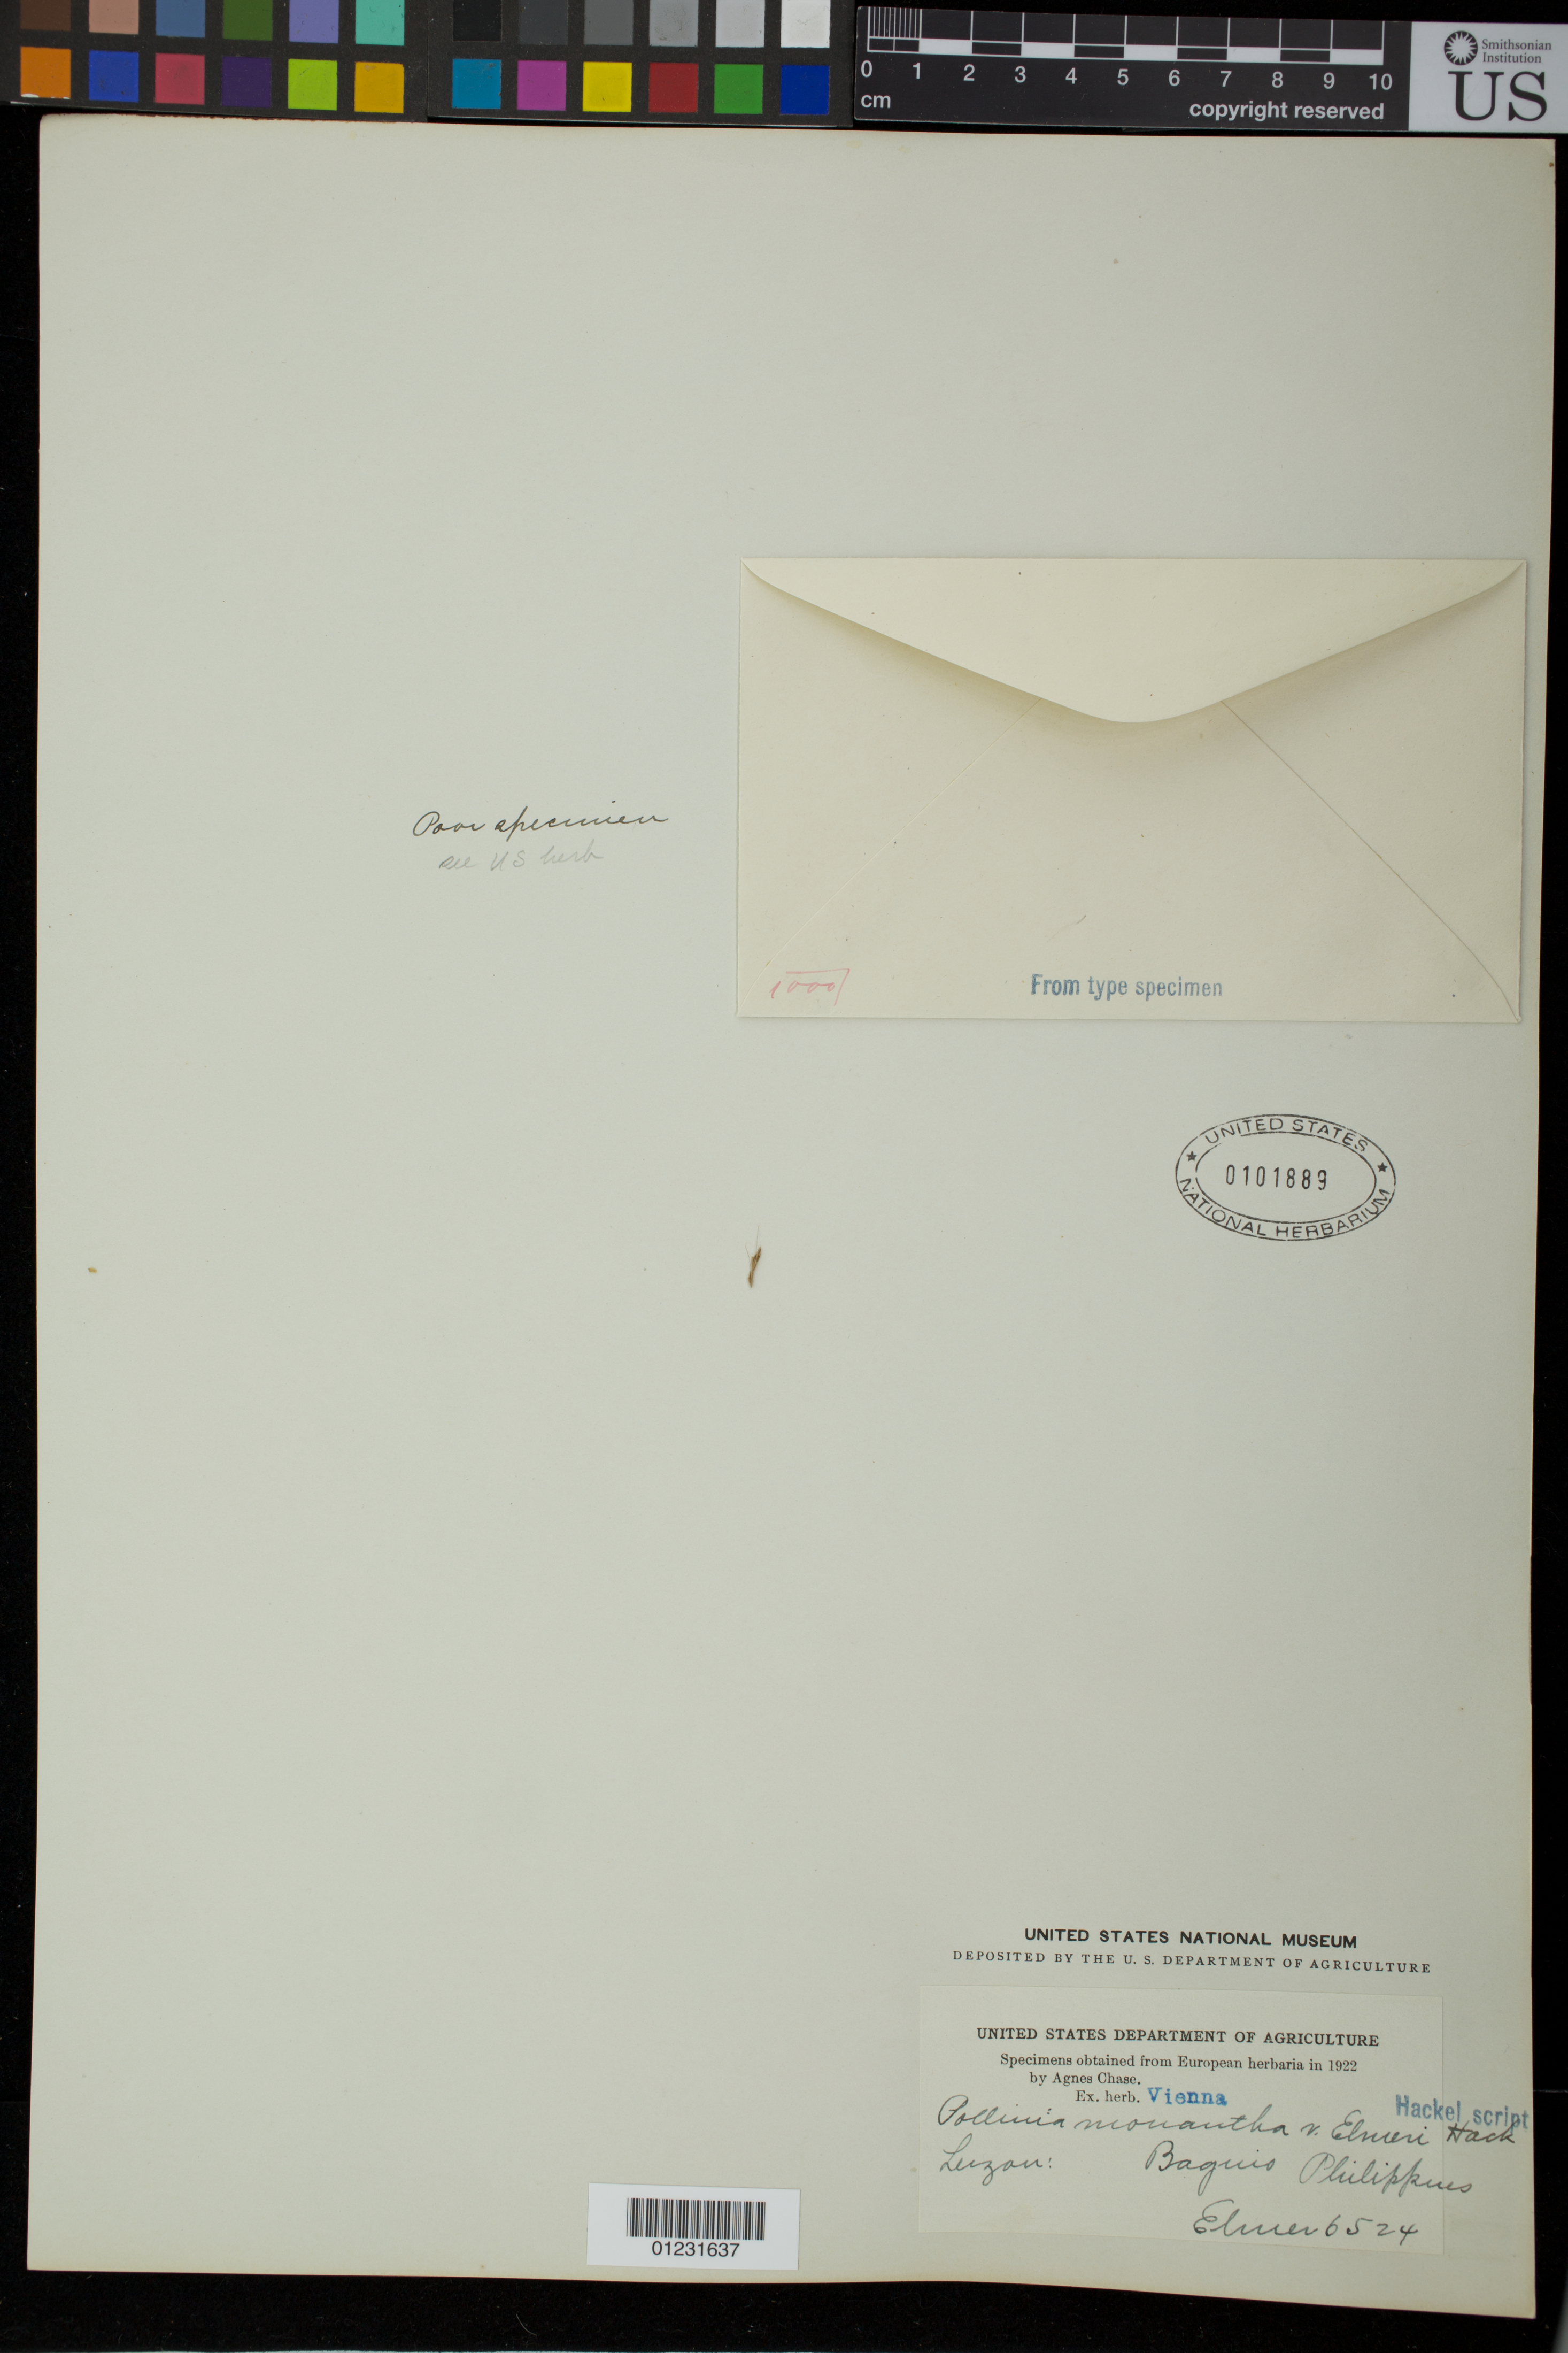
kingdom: Plantae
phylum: Tracheophyta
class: Liliopsida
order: Poales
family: Poaceae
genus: Pollinia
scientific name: Pollinia monantha var. elmeri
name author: Hack.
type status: Type Collection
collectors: A. D. E. Elmer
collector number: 6524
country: Philippines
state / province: Cordillera (Administrative Region)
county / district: Benguet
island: Luzon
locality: Baguio.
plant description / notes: Fragmentary material of type specimen ex herb. Hackel.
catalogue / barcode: US 101889